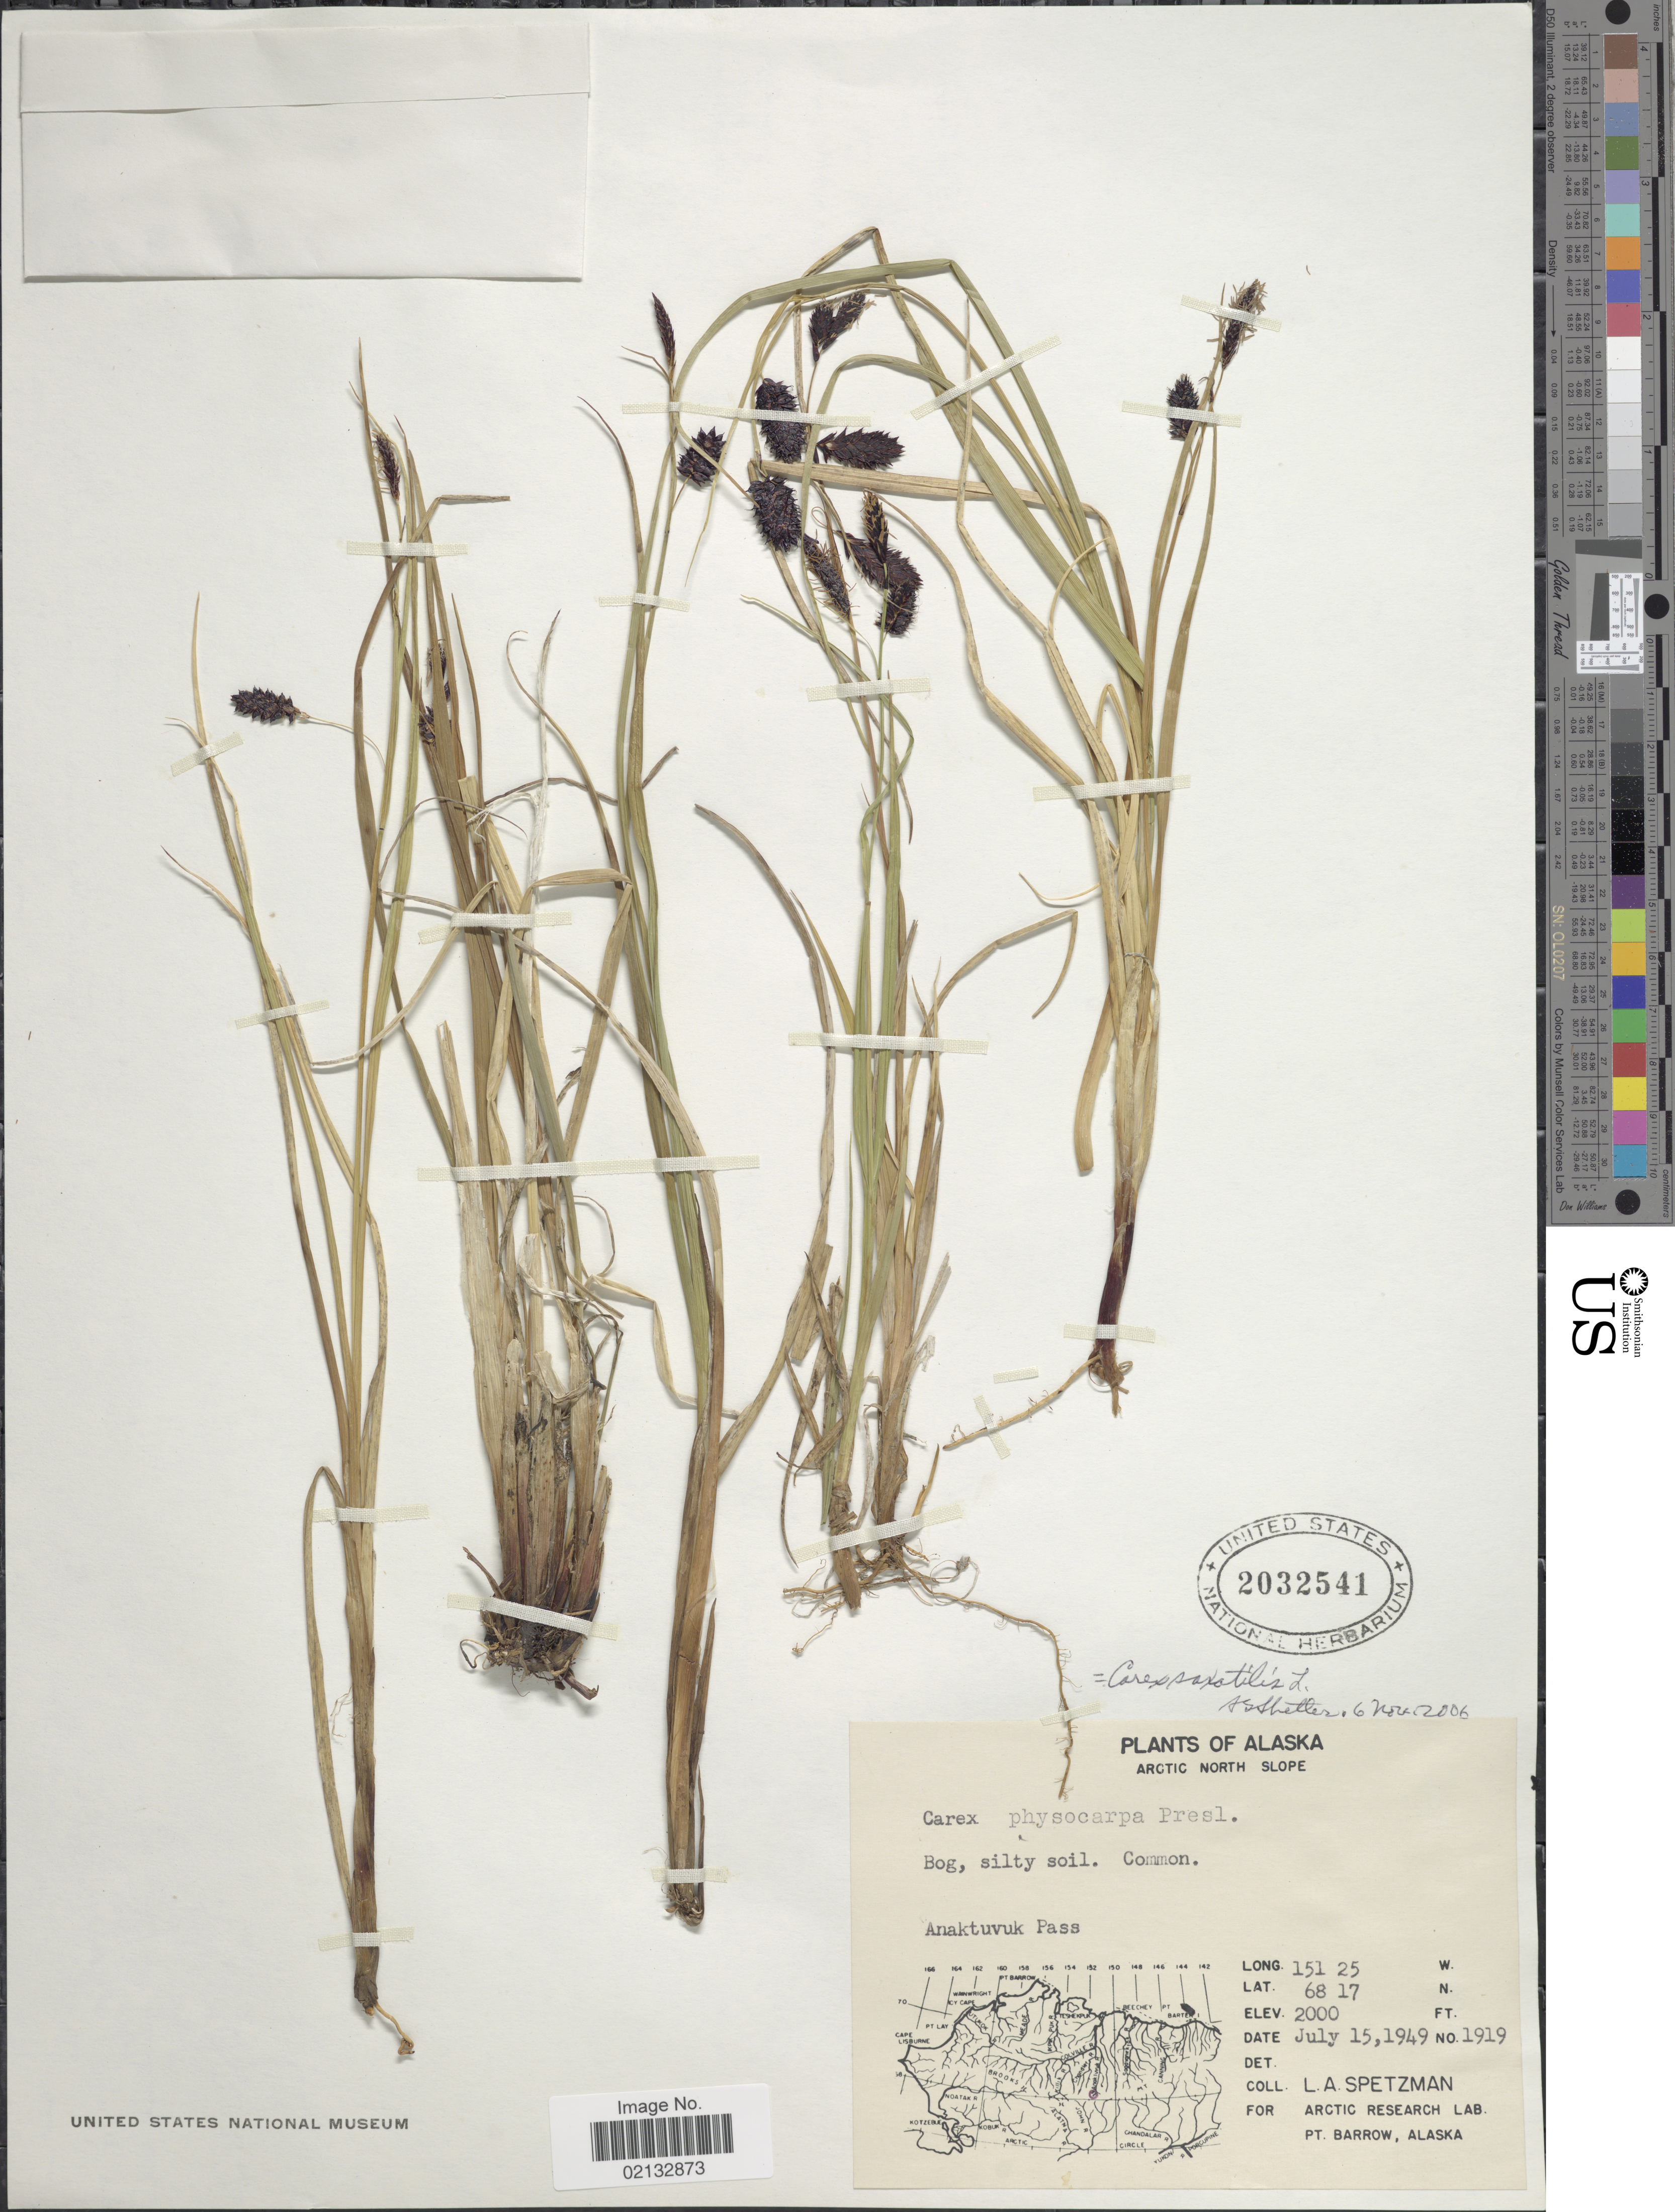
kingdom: Plantae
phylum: Tracheophyta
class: Liliopsida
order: Poales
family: Cyperaceae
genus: Carex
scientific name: Carex saxatilis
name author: L.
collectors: L. Spetzman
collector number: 1919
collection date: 1949-07-15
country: United States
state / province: Alaska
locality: Arctic North Slope. Anaktuvuk Pass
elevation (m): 610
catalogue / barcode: US 2032541